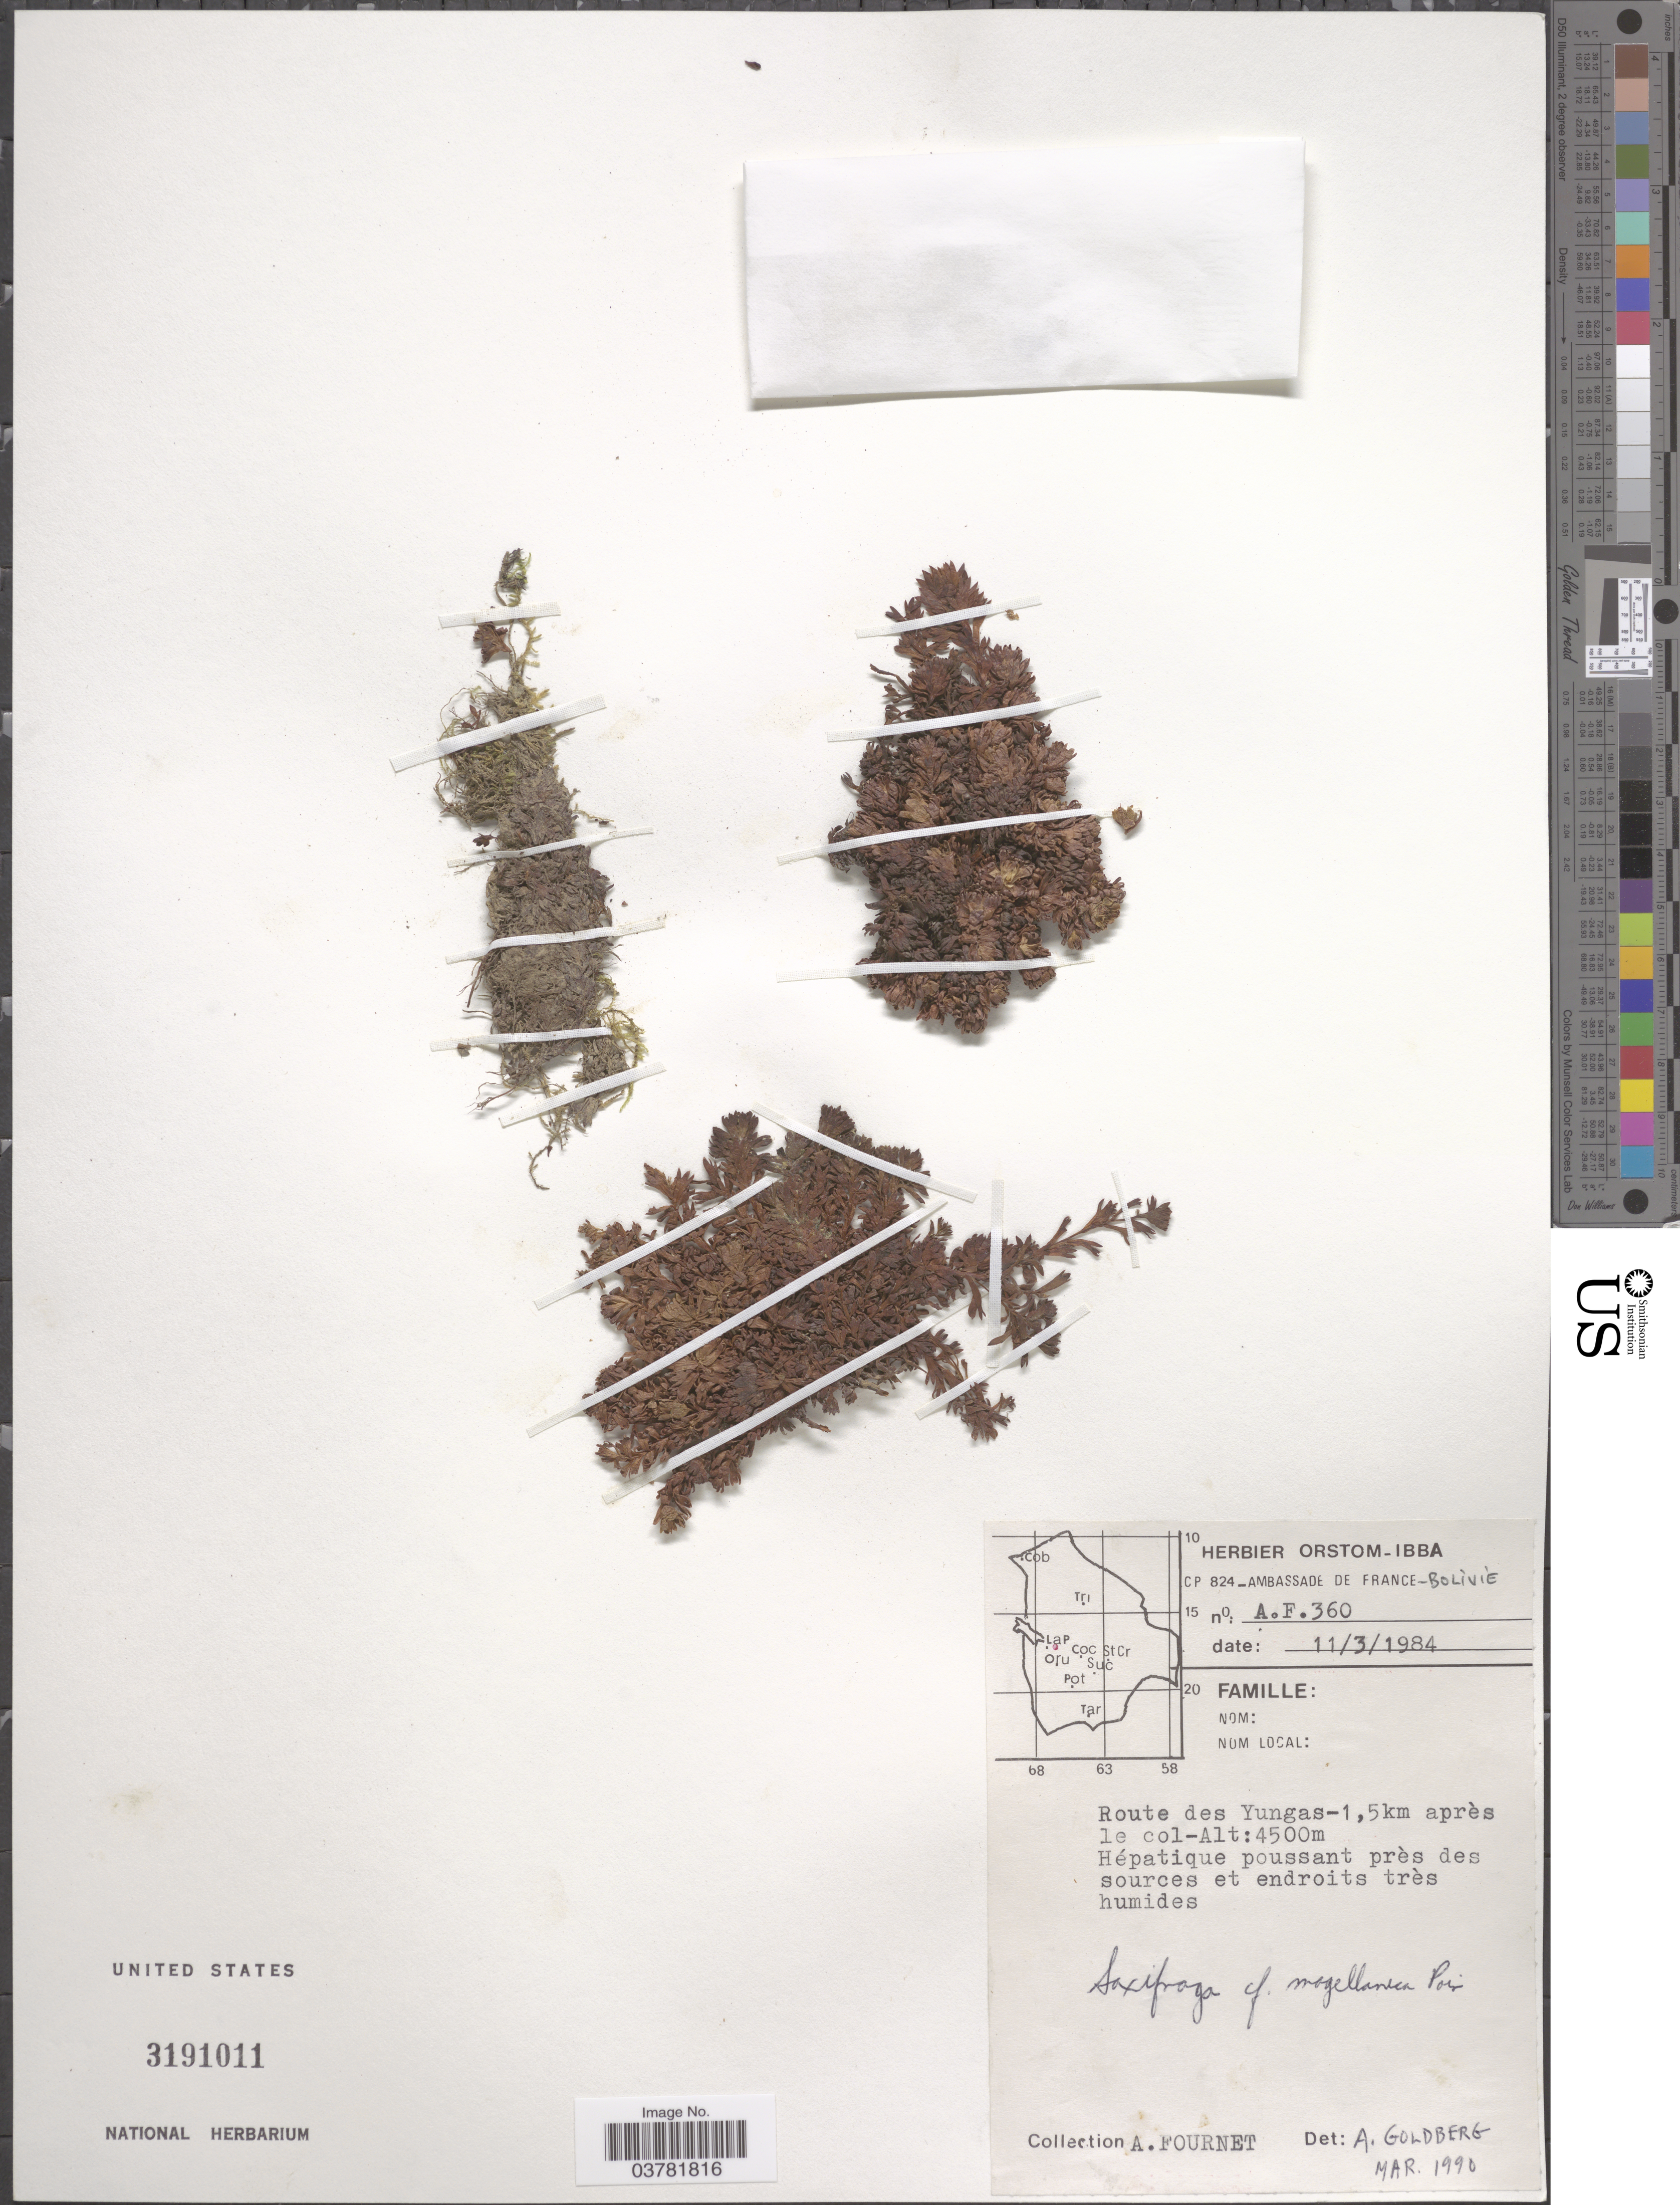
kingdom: Plantae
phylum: Tracheophyta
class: Magnoliopsida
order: Saxifragales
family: Saxifragaceae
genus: Saxifraga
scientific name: Saxifraga magellanica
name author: Poir.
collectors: A. Fournet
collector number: A.F.360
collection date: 1984-03-11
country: Bolivia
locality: Route des Yungas-1, 5km après le col.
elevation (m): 4500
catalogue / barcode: US 3191011